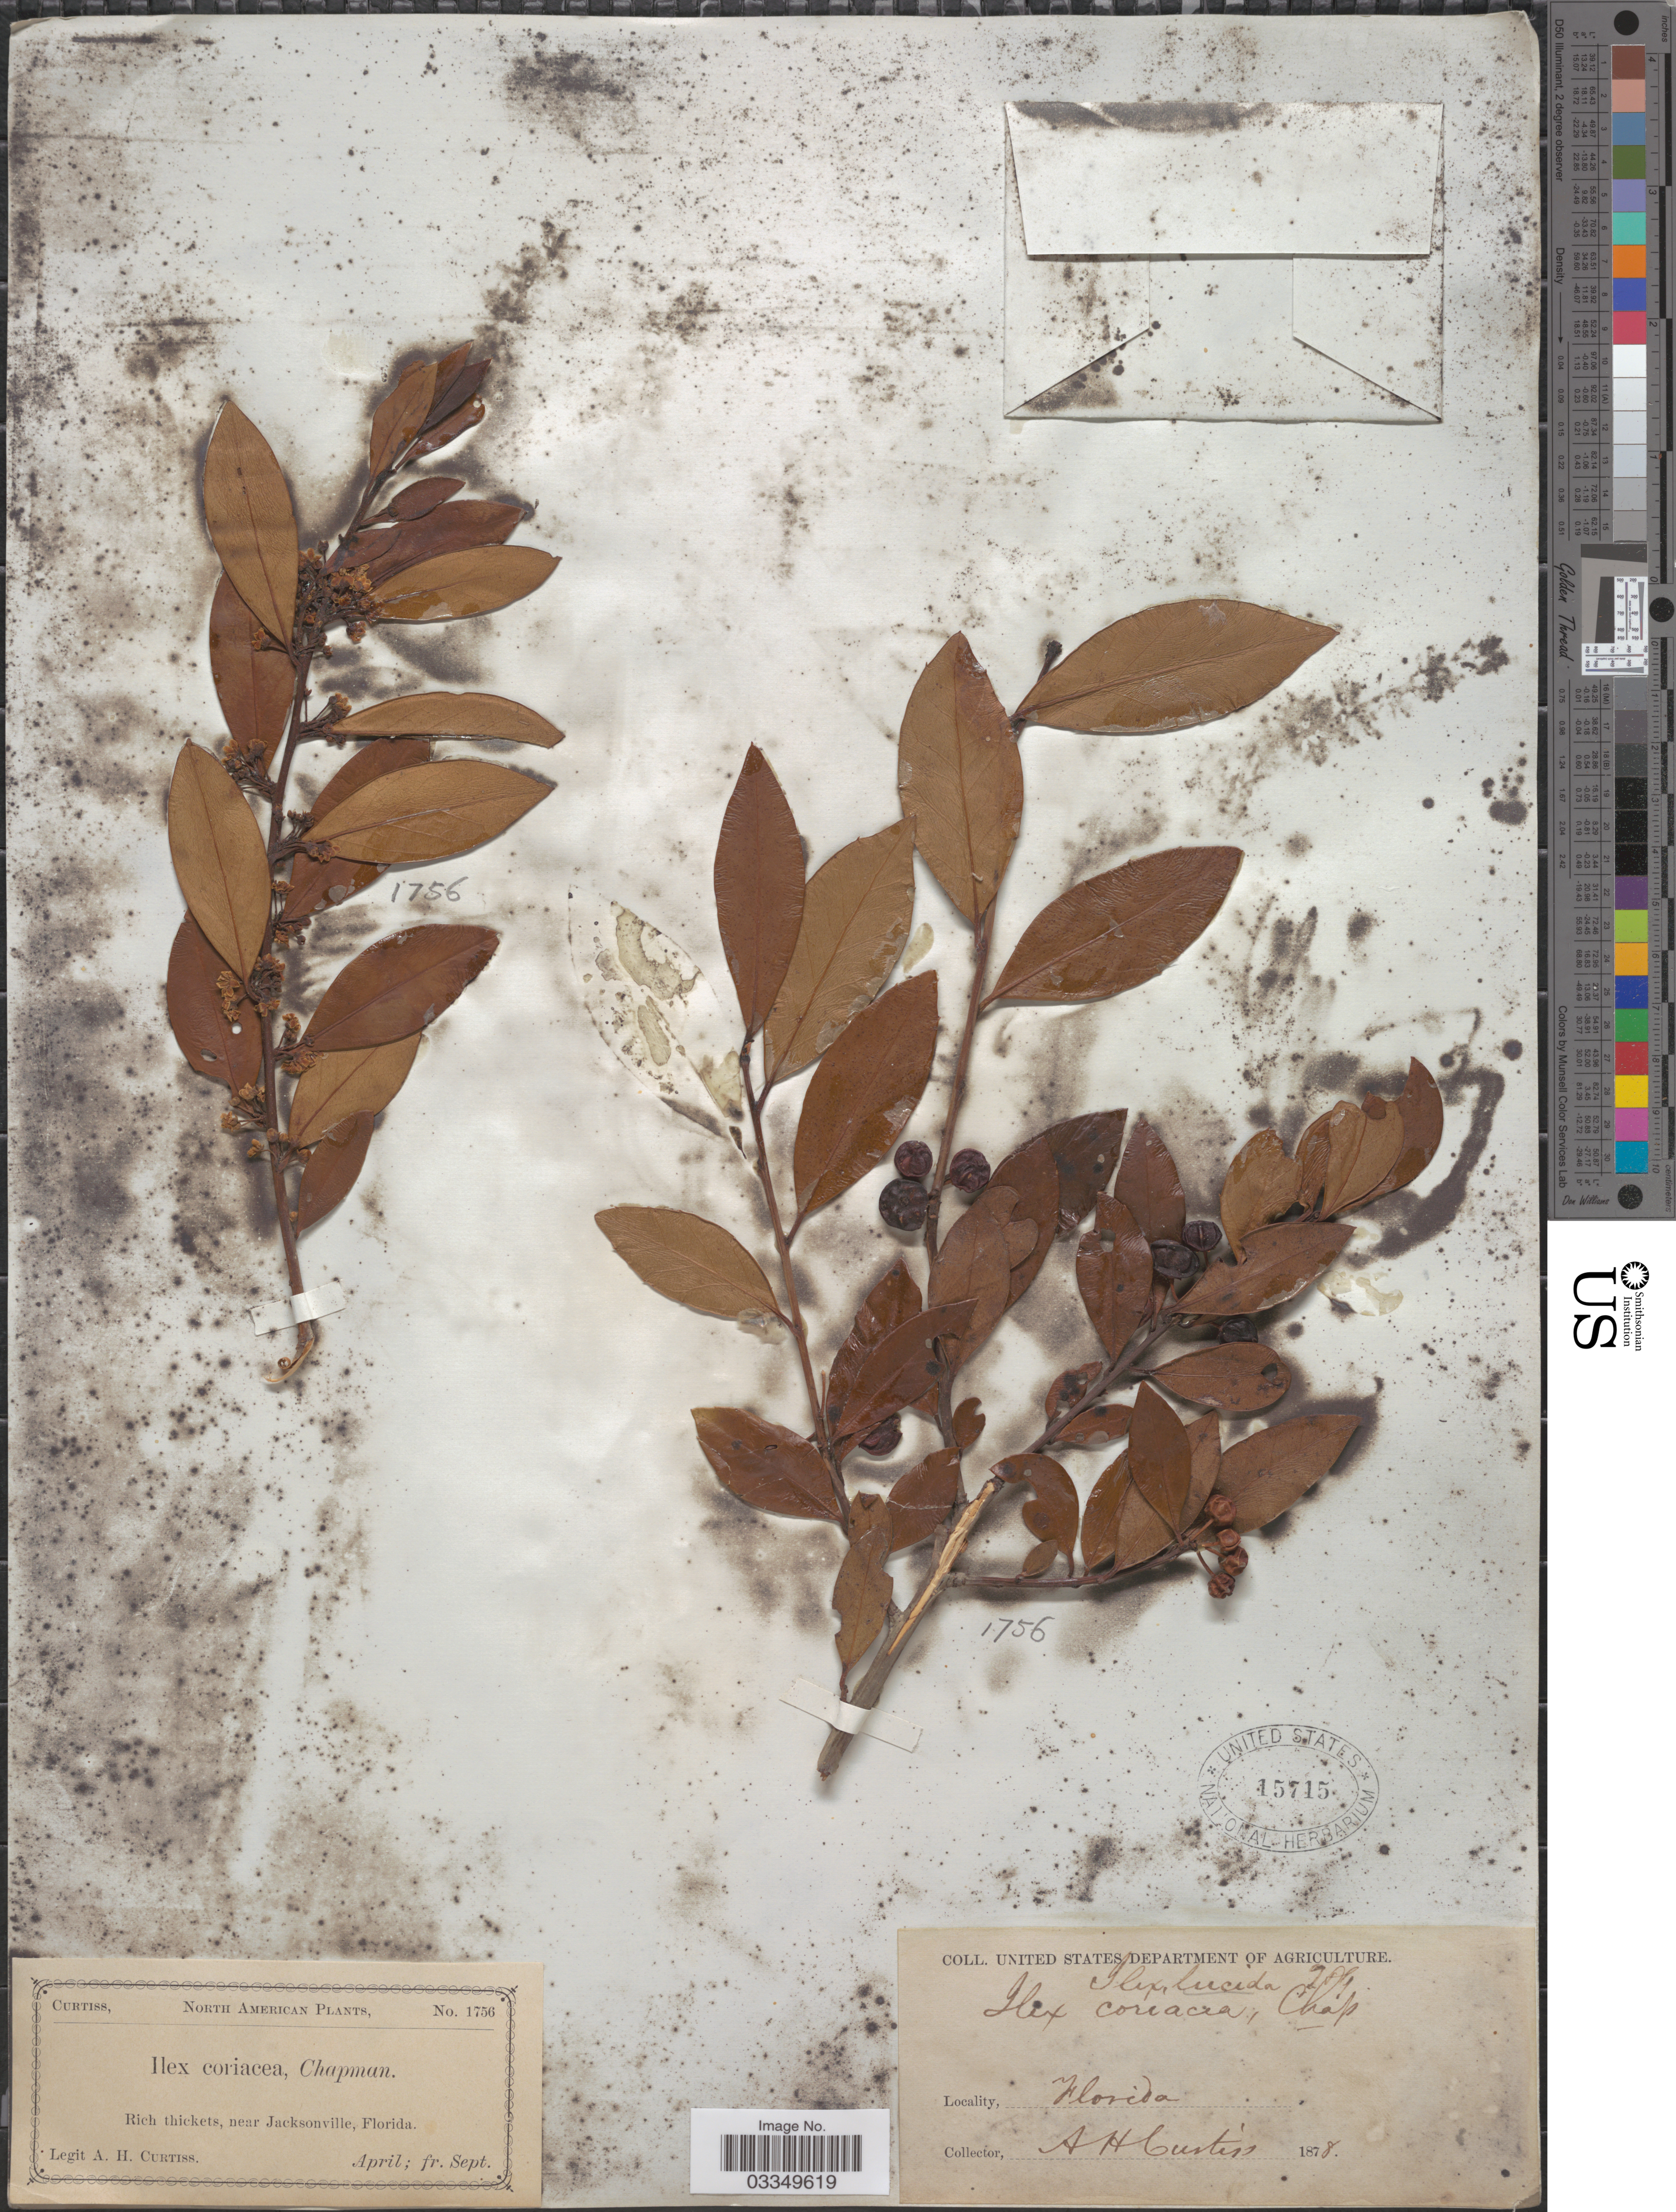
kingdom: Plantae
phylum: Tracheophyta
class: Magnoliopsida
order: Aquifoliales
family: Aquifoliaceae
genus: Ilex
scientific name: Ilex coriacea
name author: (Pursh) Chapm.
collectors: A. H. Curtiss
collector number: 1756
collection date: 1878-04/1878-09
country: United States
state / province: Florida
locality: Near Jacksonville.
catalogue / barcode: US 15715